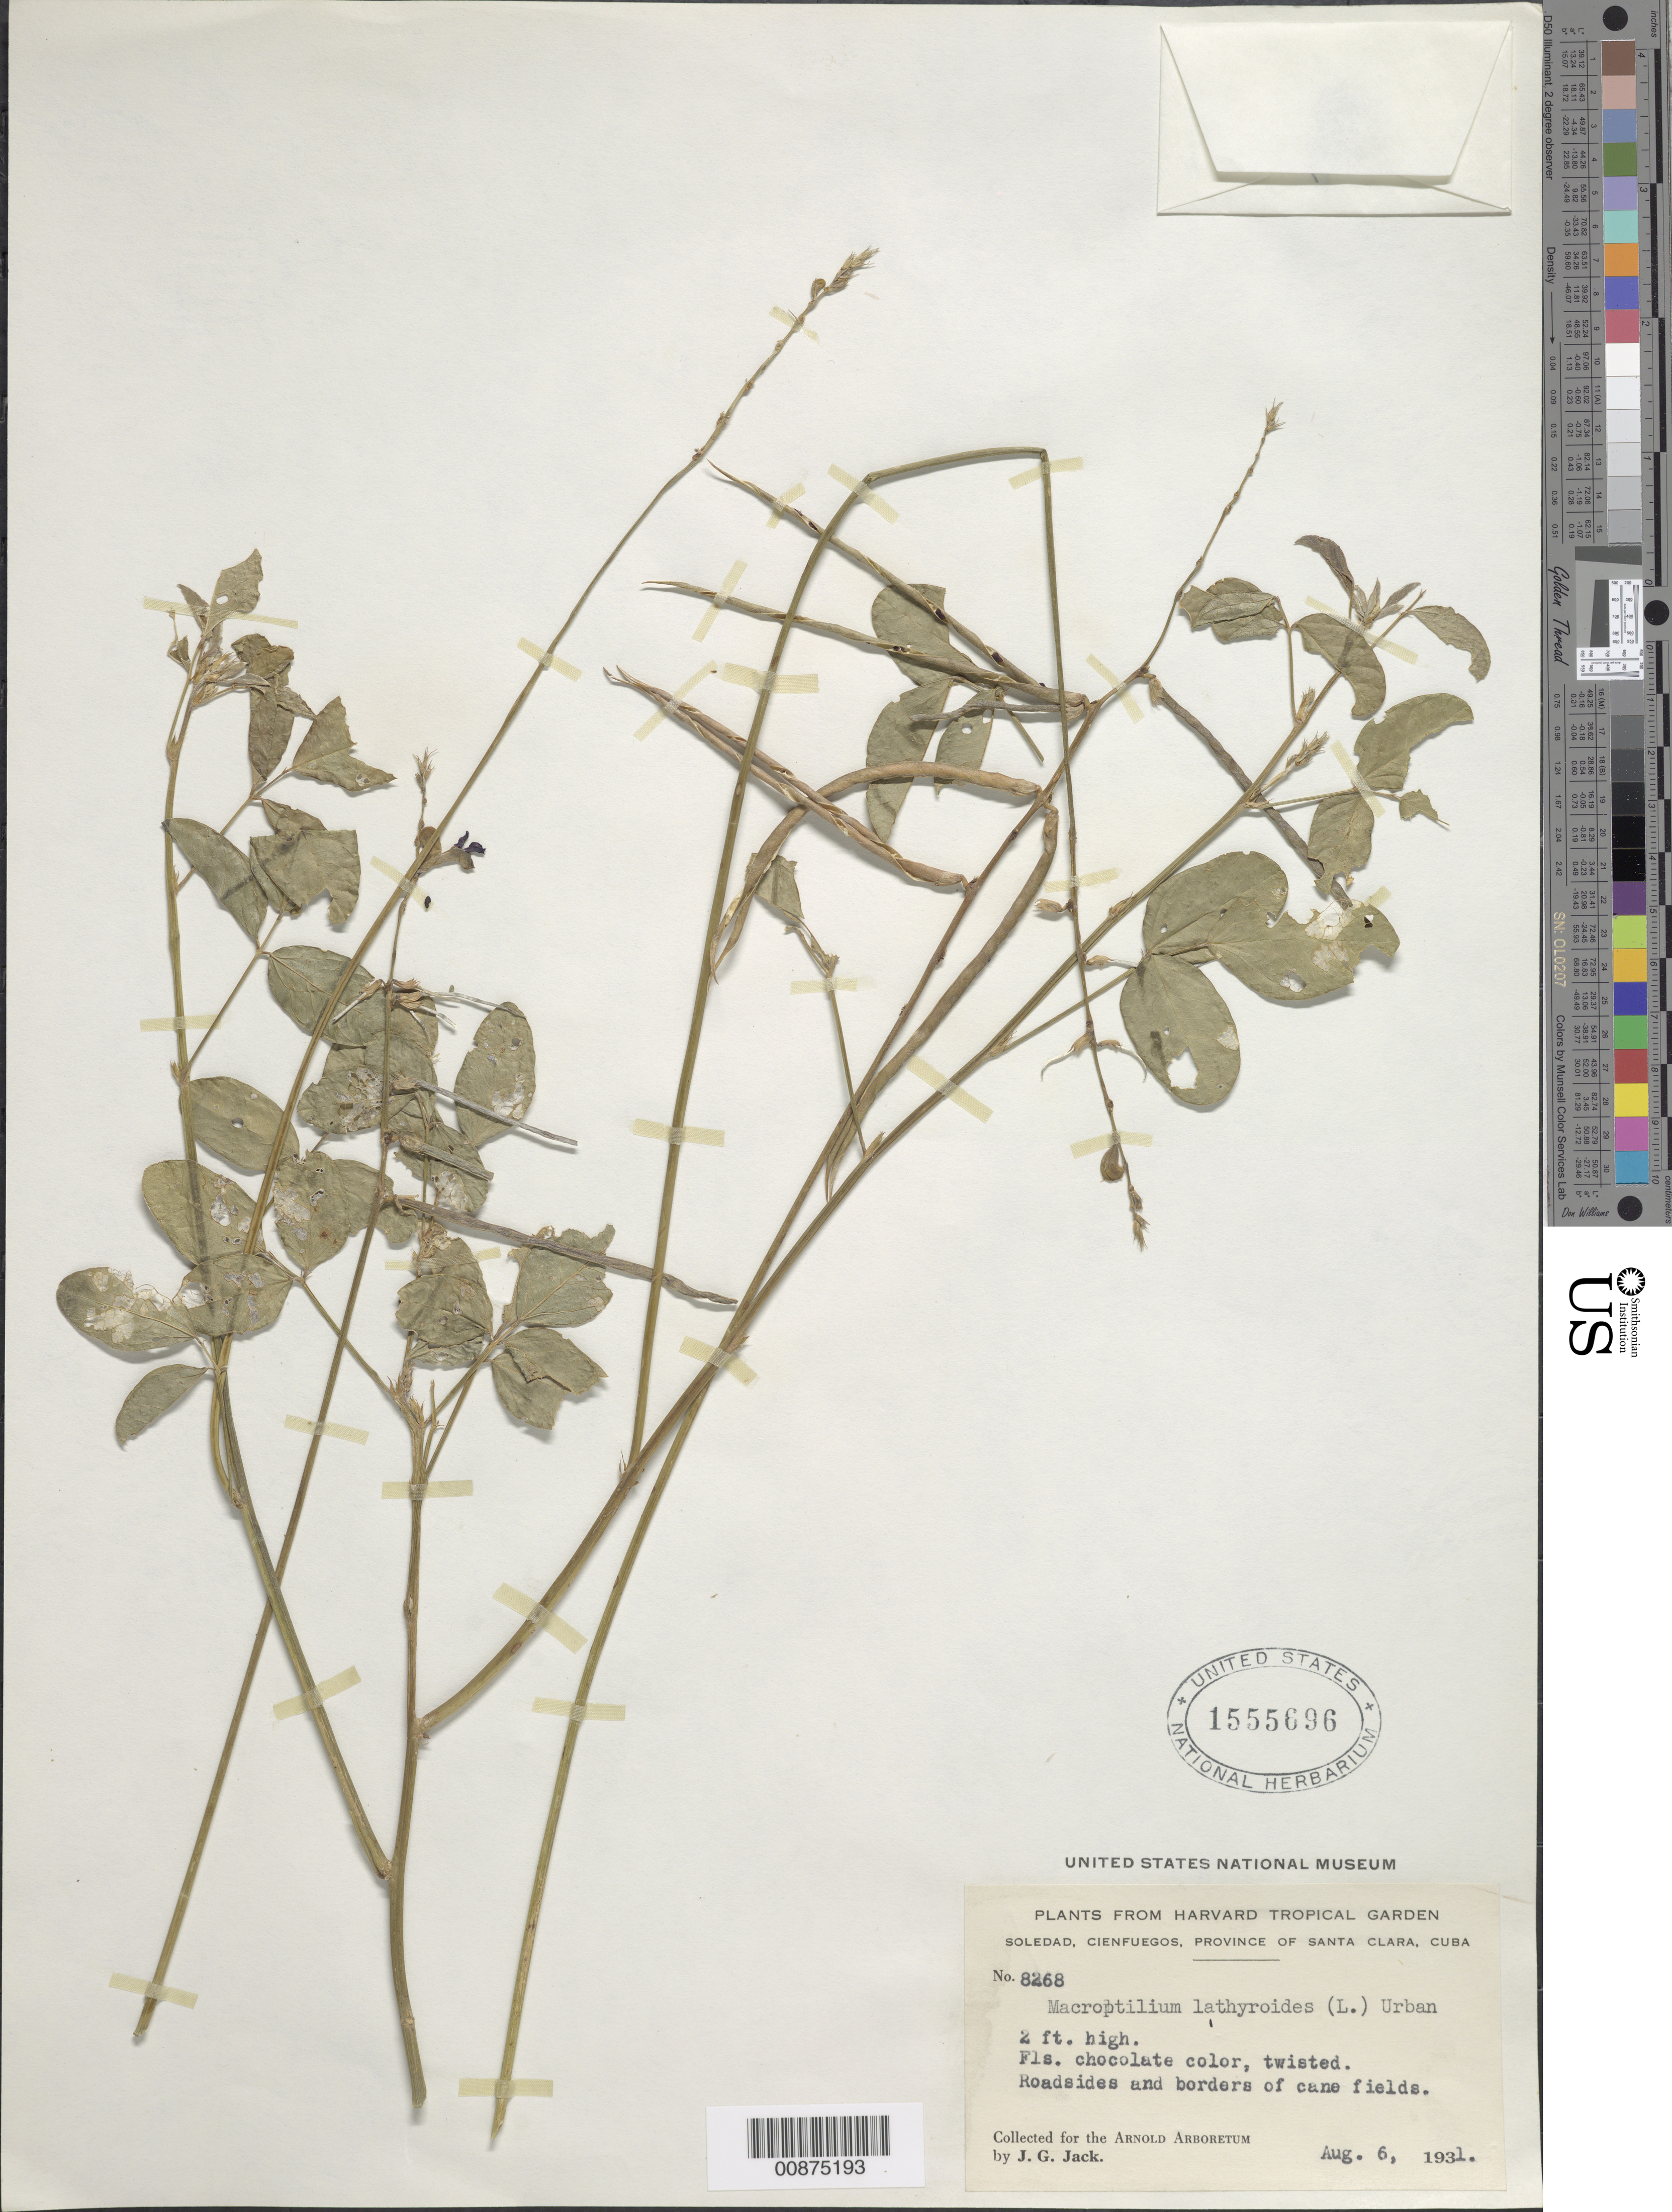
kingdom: Plantae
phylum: Tracheophyta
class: Magnoliopsida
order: Fabales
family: Fabaceae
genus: Macroptilium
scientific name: Macroptilium lathyroides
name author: (L.) Urb.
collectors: J. G. Jack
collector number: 8268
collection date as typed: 06 Aug 1931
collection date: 1931-08-06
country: Cuba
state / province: Cienfuegos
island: Cuba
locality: Soledad, Cienfuegos, Province of Santa Clara (obsolete)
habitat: Roadsides and borders of cane fields.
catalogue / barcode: US 1555696